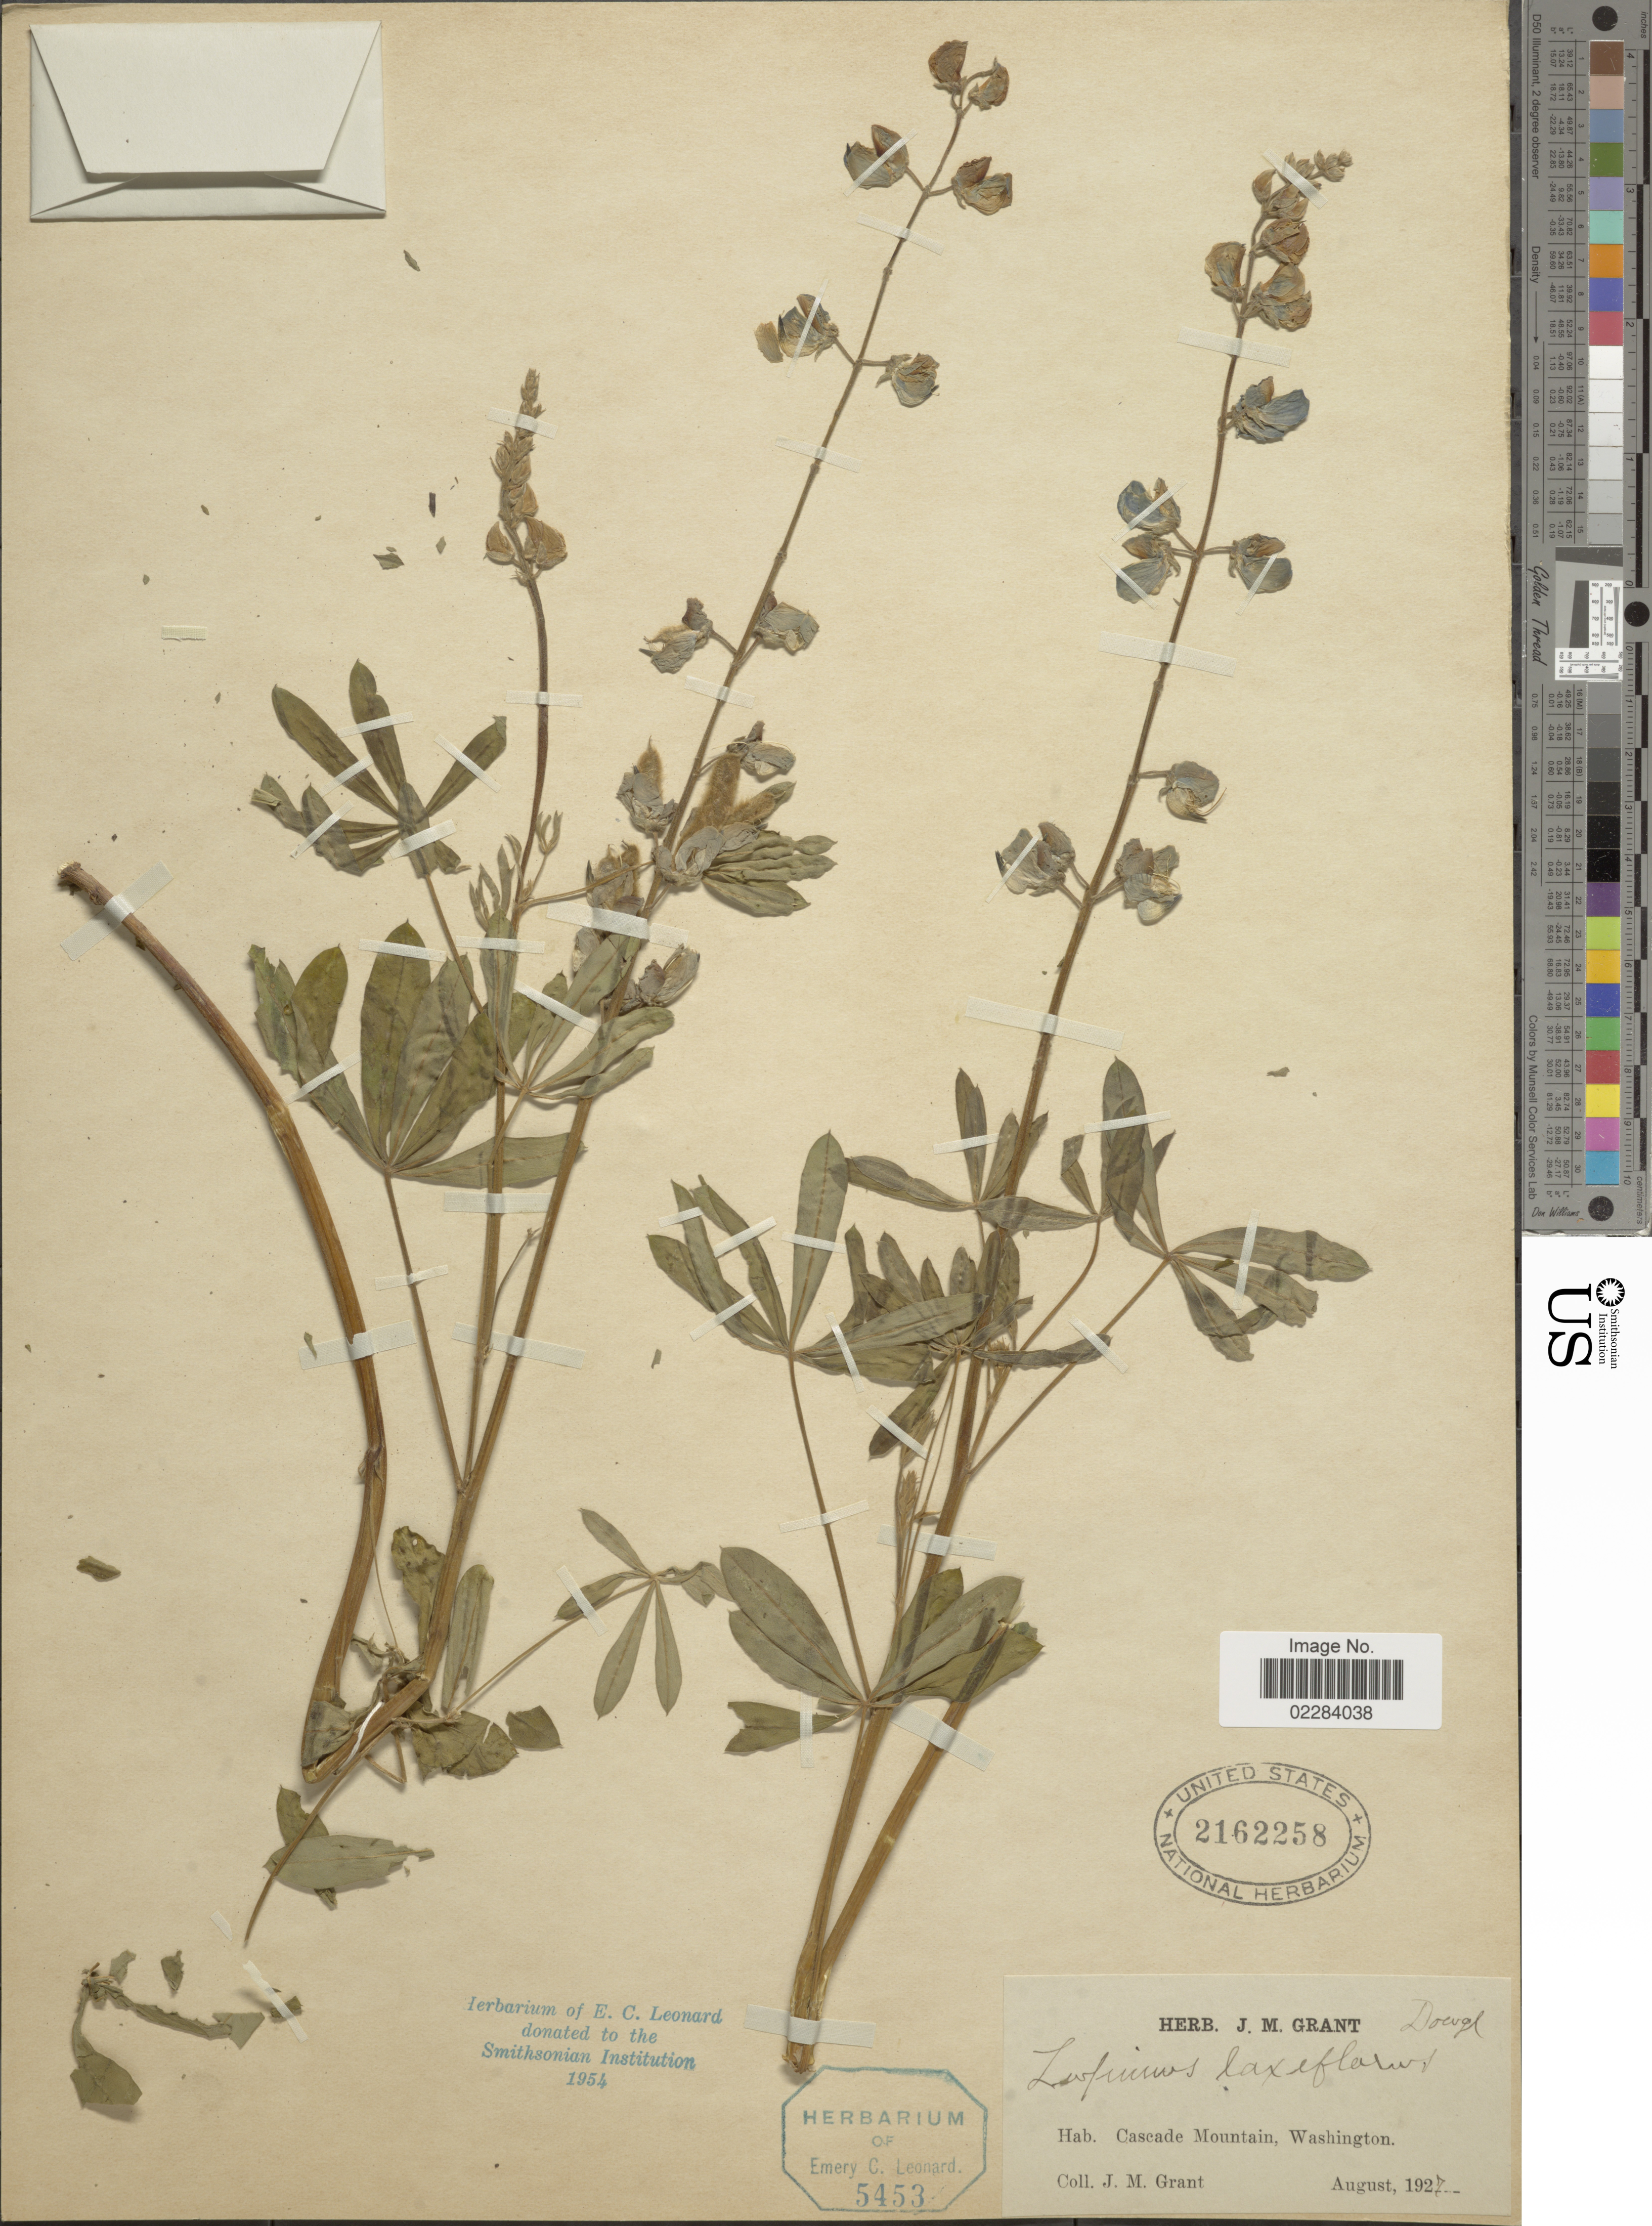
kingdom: Plantae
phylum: Tracheophyta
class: Magnoliopsida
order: Fabales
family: Fabaceae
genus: Lupinus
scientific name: Lupinus arbustus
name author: Lindl.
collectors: J. M. Grant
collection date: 1927-08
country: United States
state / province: Washington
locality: Cascade Mountain.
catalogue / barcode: US 2162258